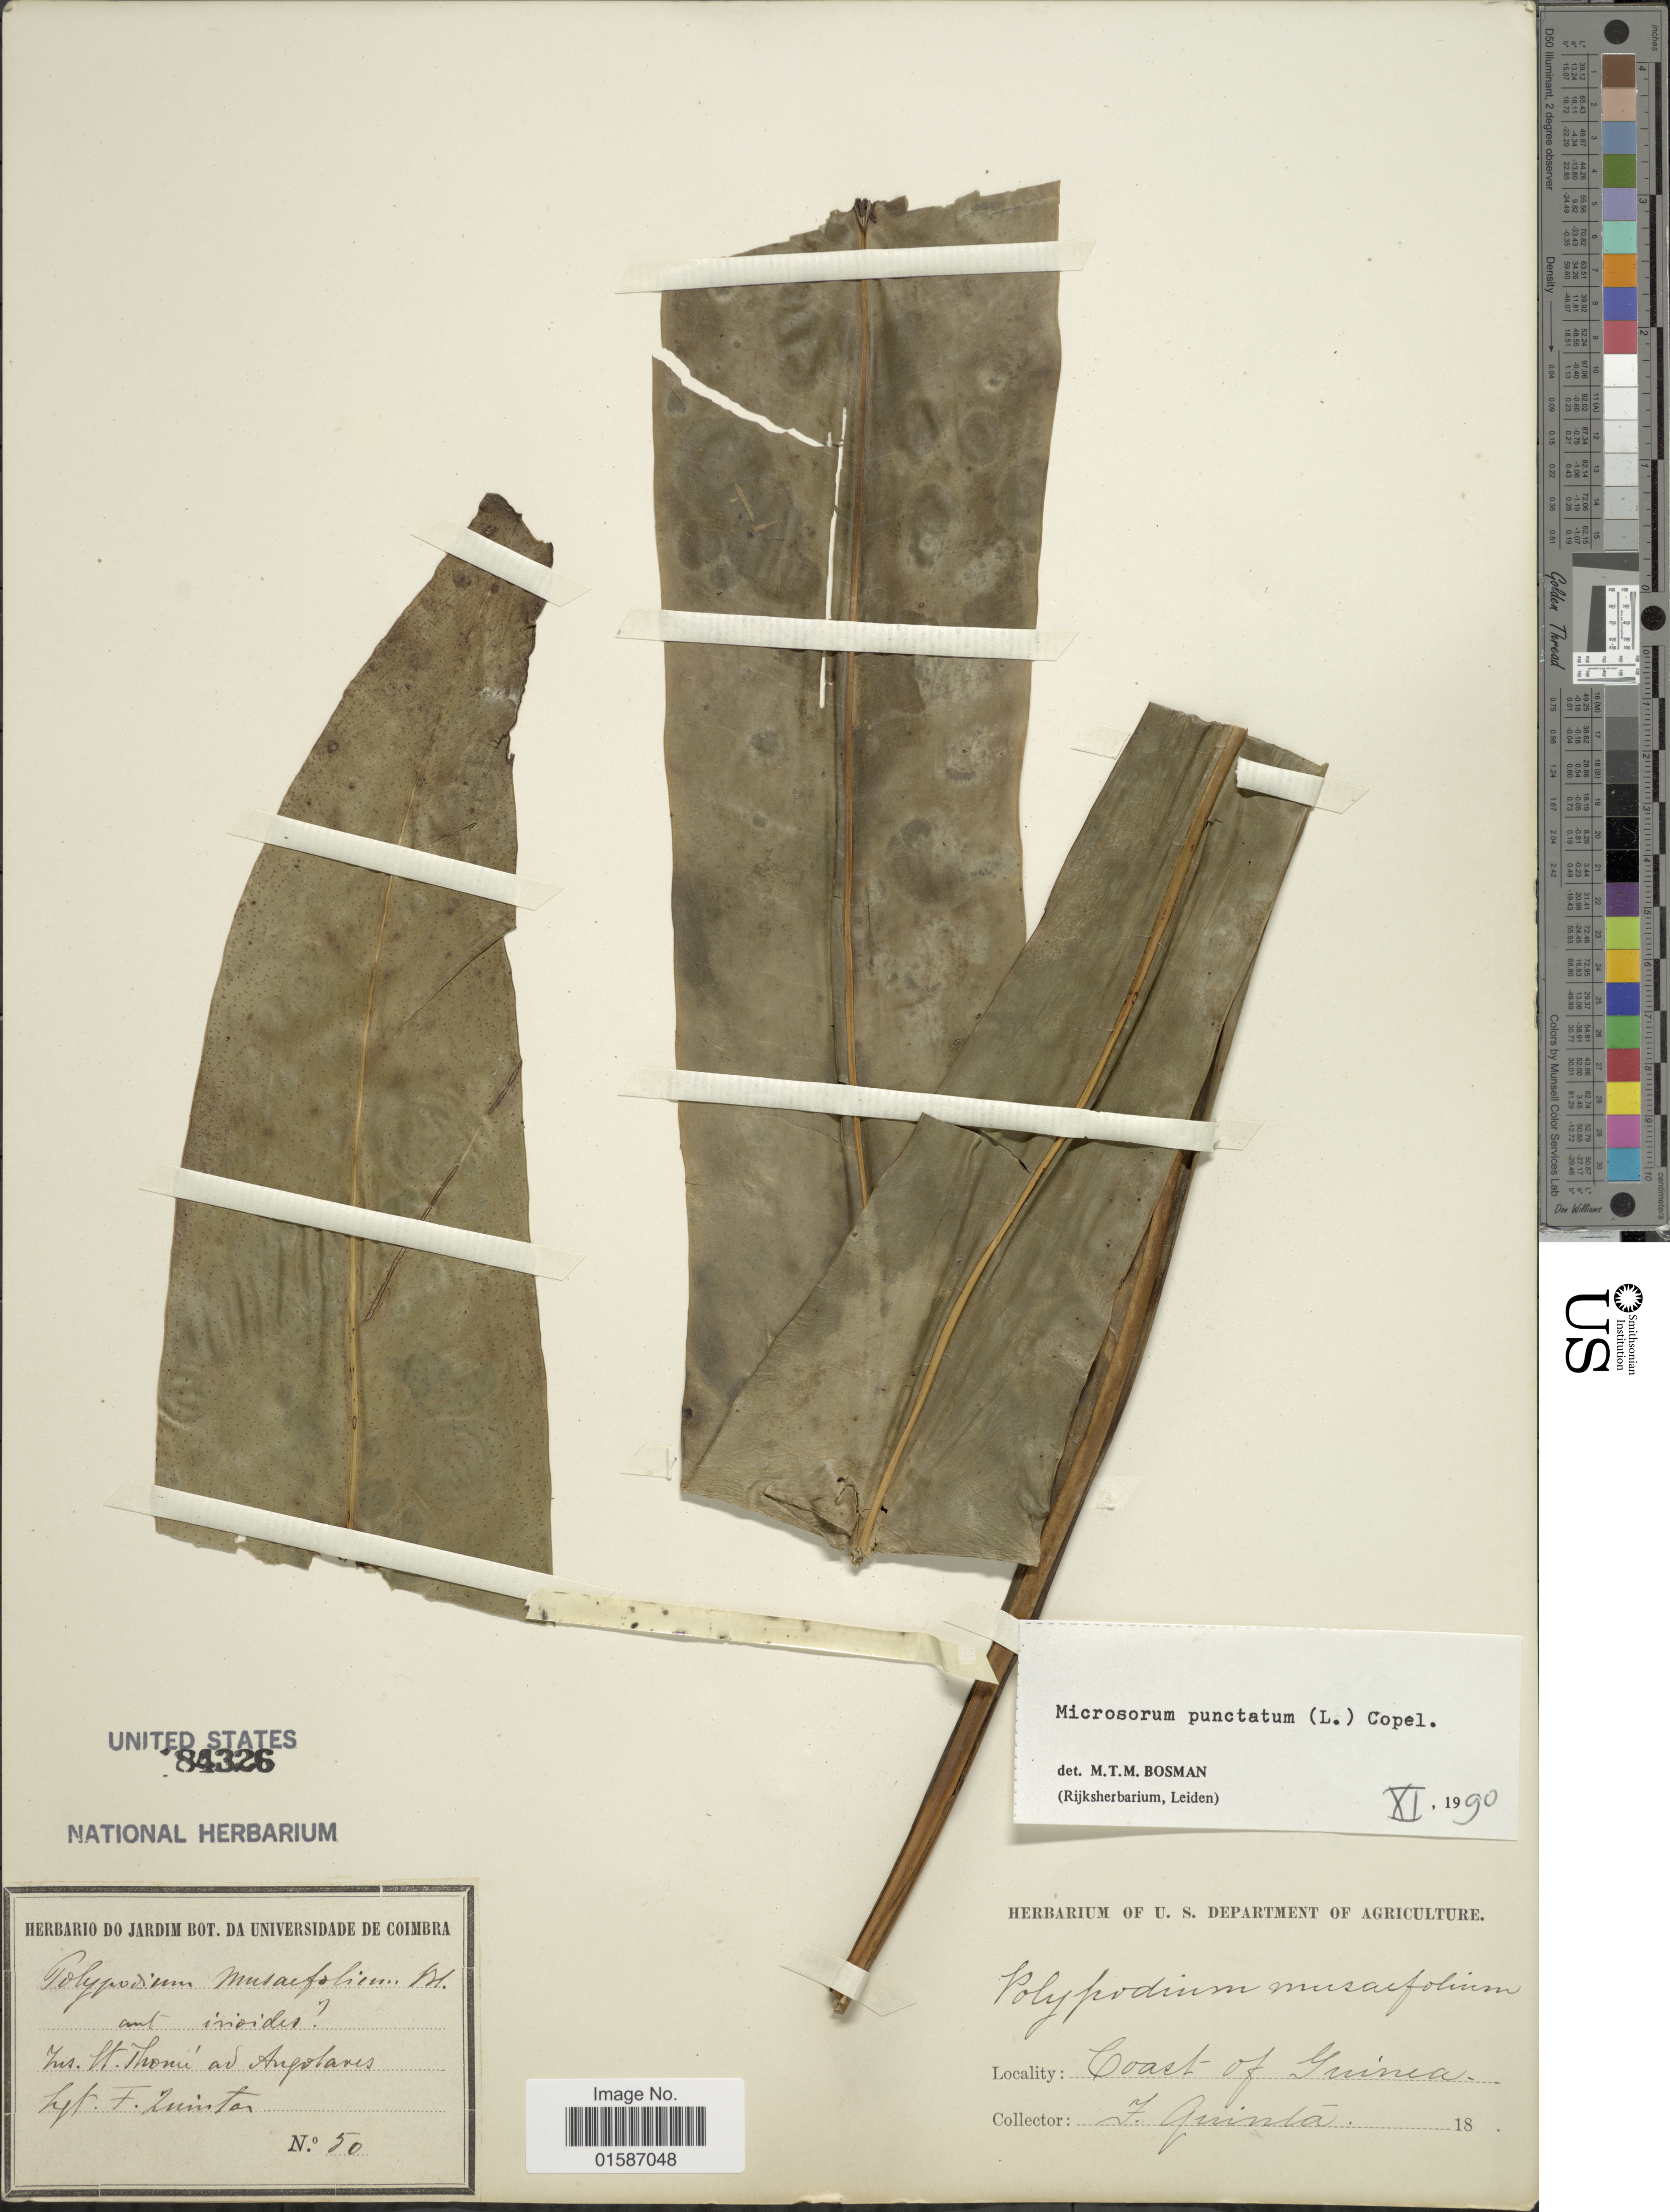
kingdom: Plantae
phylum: Tracheophyta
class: Polypodiopsida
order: Polypodiales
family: Polypodiaceae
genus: Microsorum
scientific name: Microsorum punctatum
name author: (L.) Copel.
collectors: F. Quintas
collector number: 50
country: Sao Tome and Principe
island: São Tomé Island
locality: In St Thomas ad Angolares, Coast of Guinea [interpreted]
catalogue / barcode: US 84326